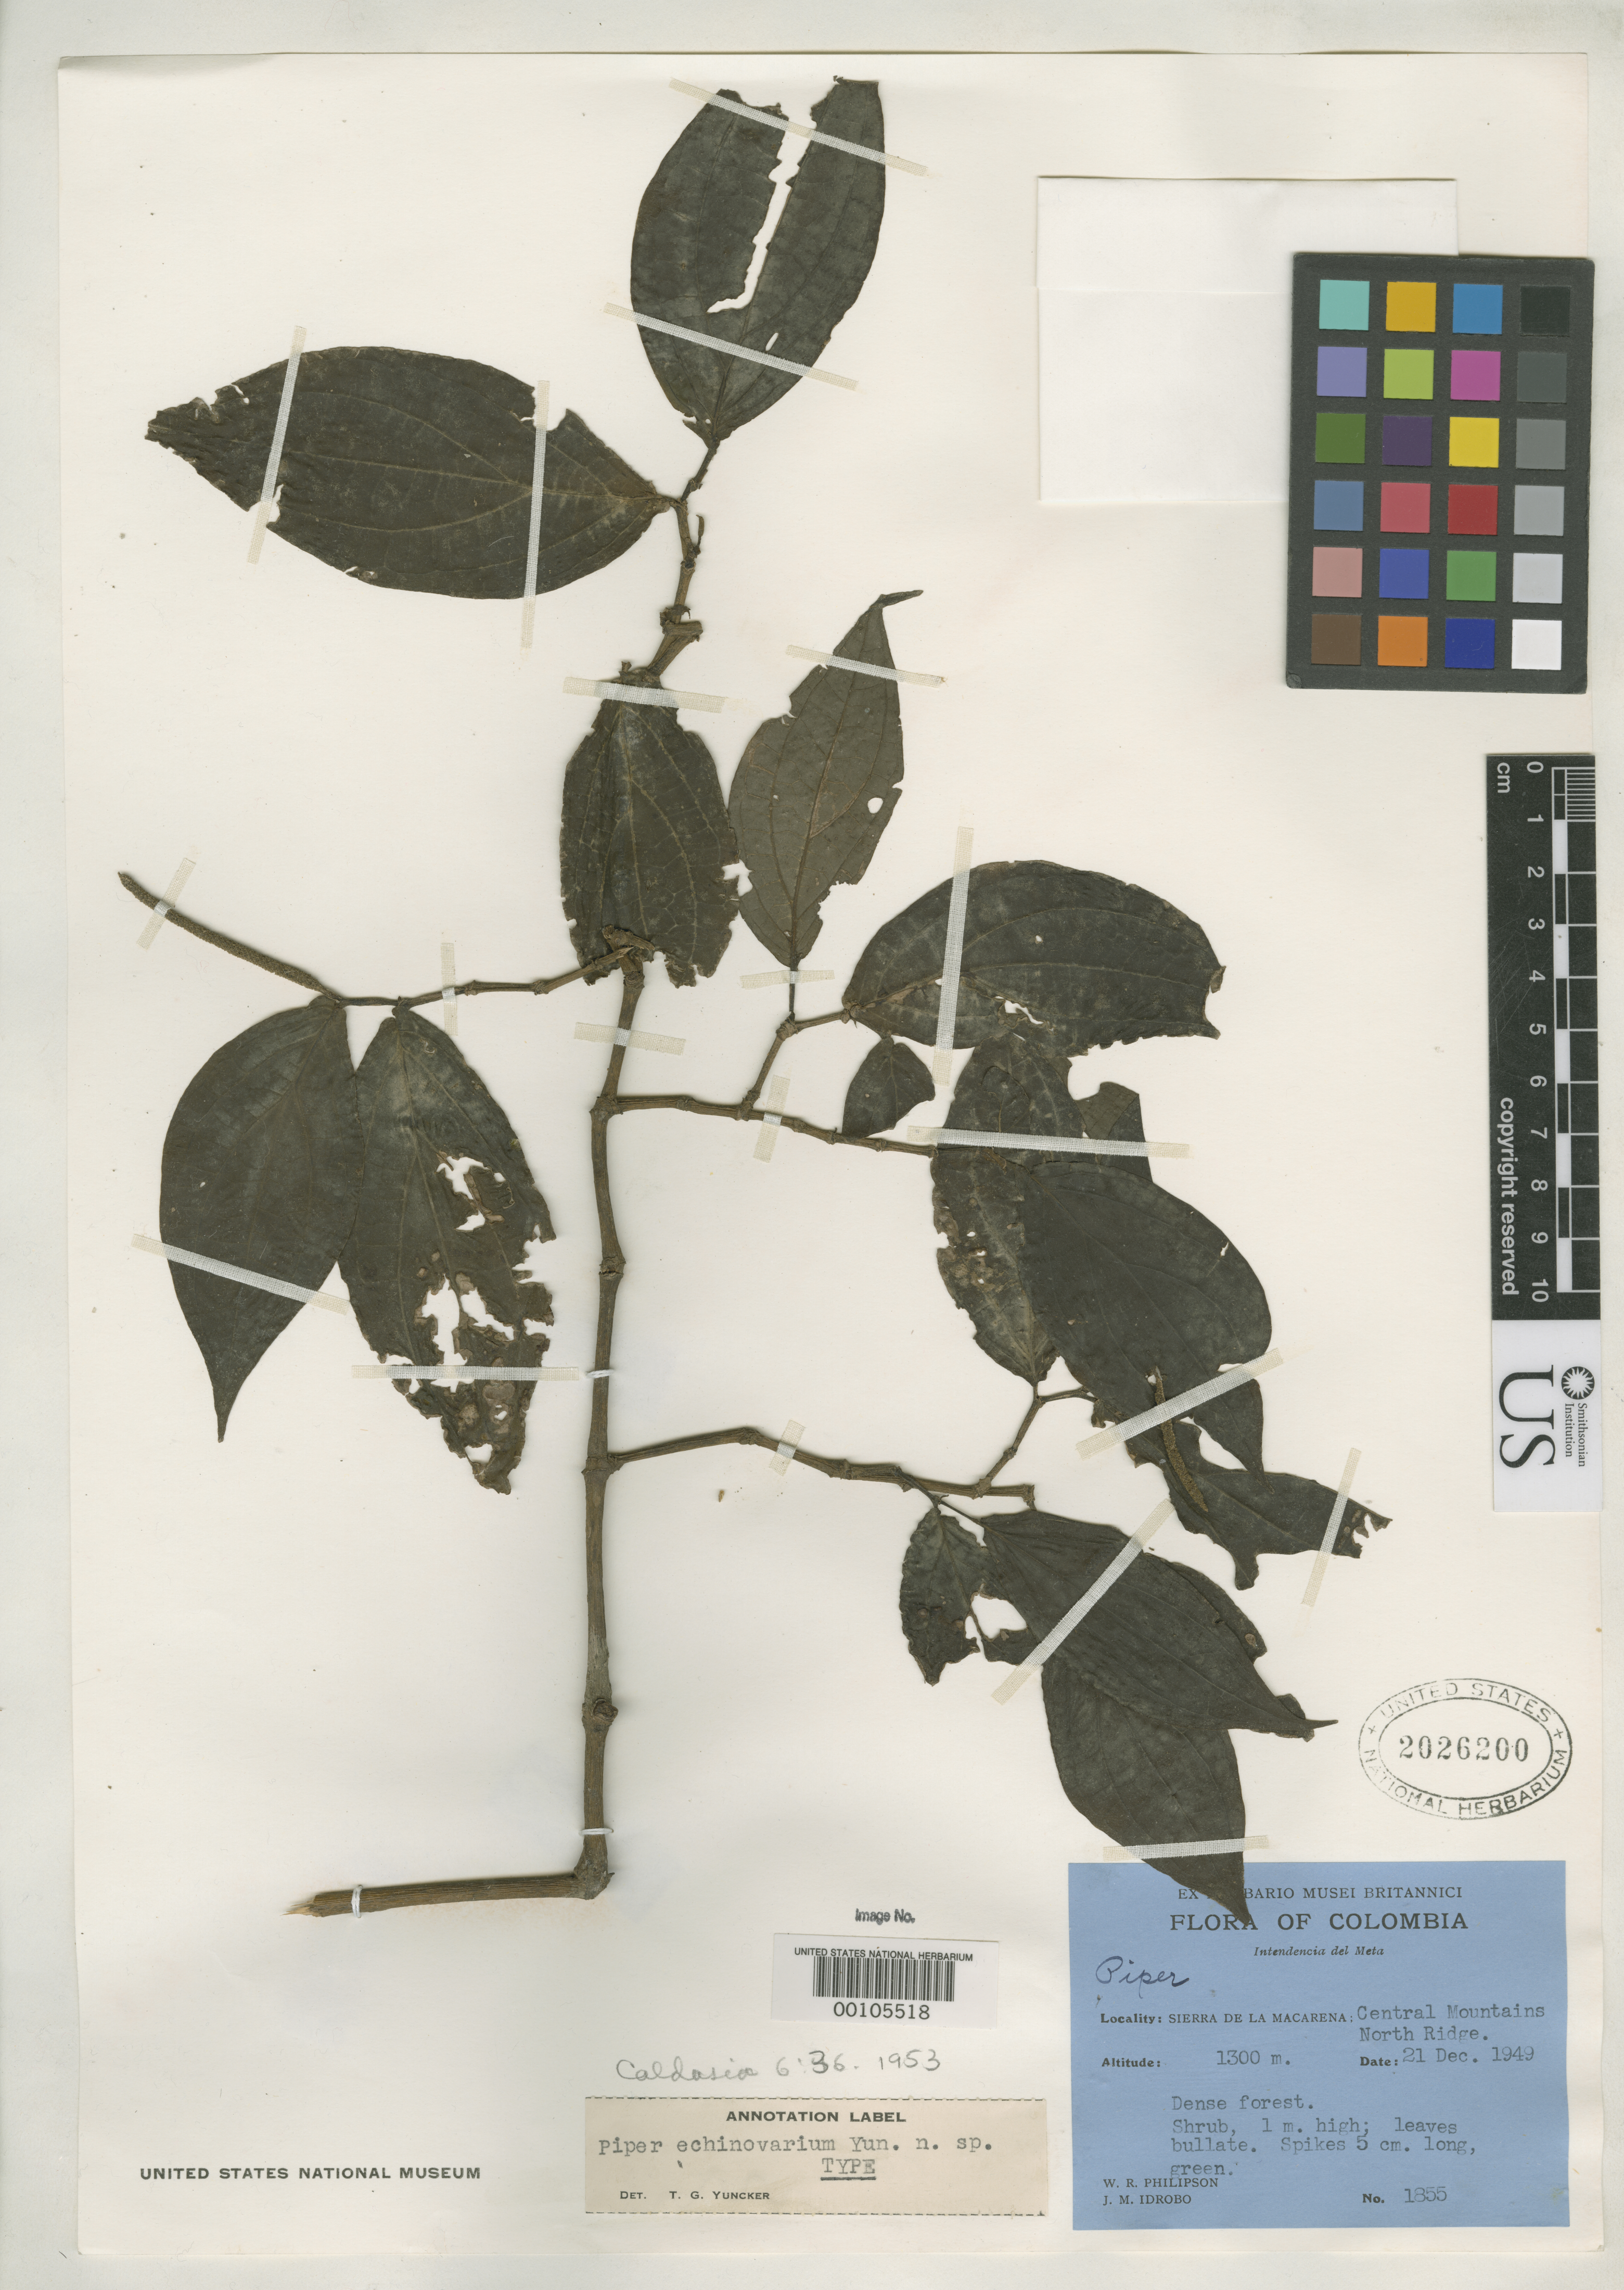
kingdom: Plantae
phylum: Tracheophyta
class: Magnoliopsida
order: Piperales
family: Piperaceae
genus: Piper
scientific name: Piper echinovarium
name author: Yunck.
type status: Holotype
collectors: W. R. Philipson & J. M. Idrobo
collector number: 1855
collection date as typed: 21 Dec 1949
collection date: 1949-12-21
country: Colombia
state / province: Meta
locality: Sierra de La Macerena, Central Mts., north ridge.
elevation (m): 1300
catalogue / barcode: US 2026200